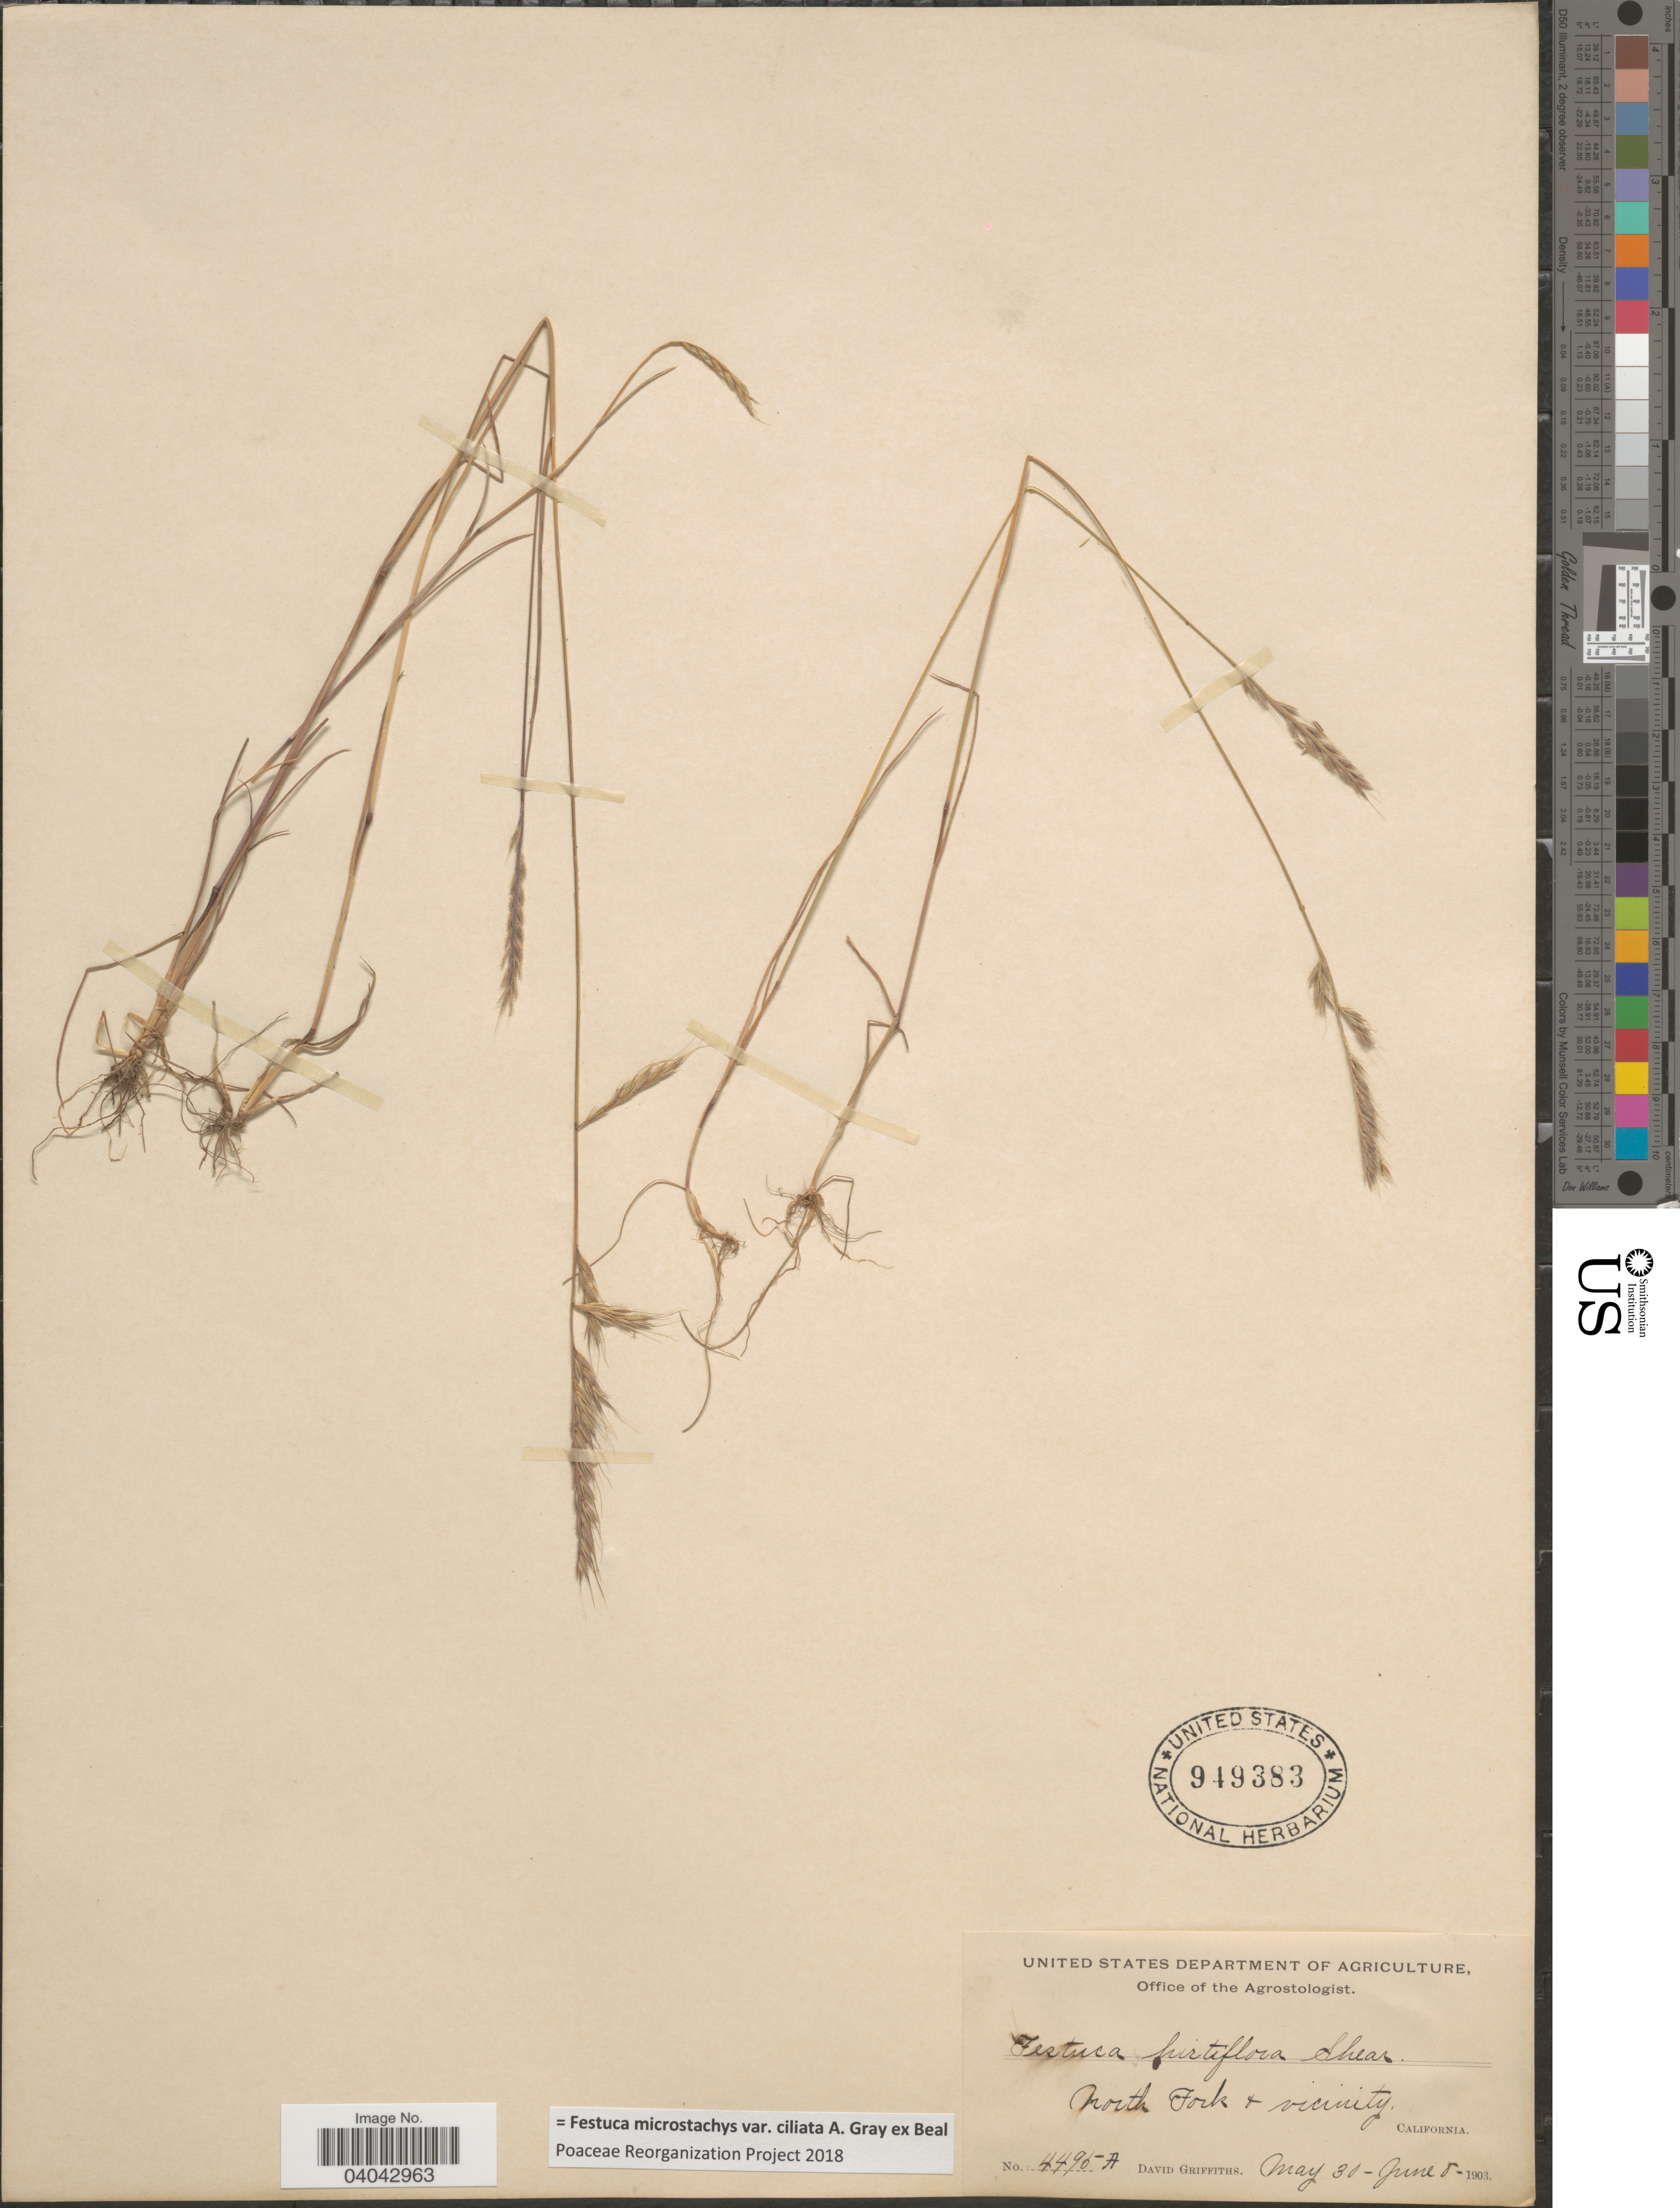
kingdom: Plantae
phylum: Tracheophyta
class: Liliopsida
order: Poales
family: Poaceae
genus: Festuca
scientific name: Festuca microstachys var. ciliata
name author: A. Gray ex W.J. Beal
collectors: D. Griffiths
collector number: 4496A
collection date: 1903-05-30/1903-06-08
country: United States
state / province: California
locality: North Fork & vicinity.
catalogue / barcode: US 949383